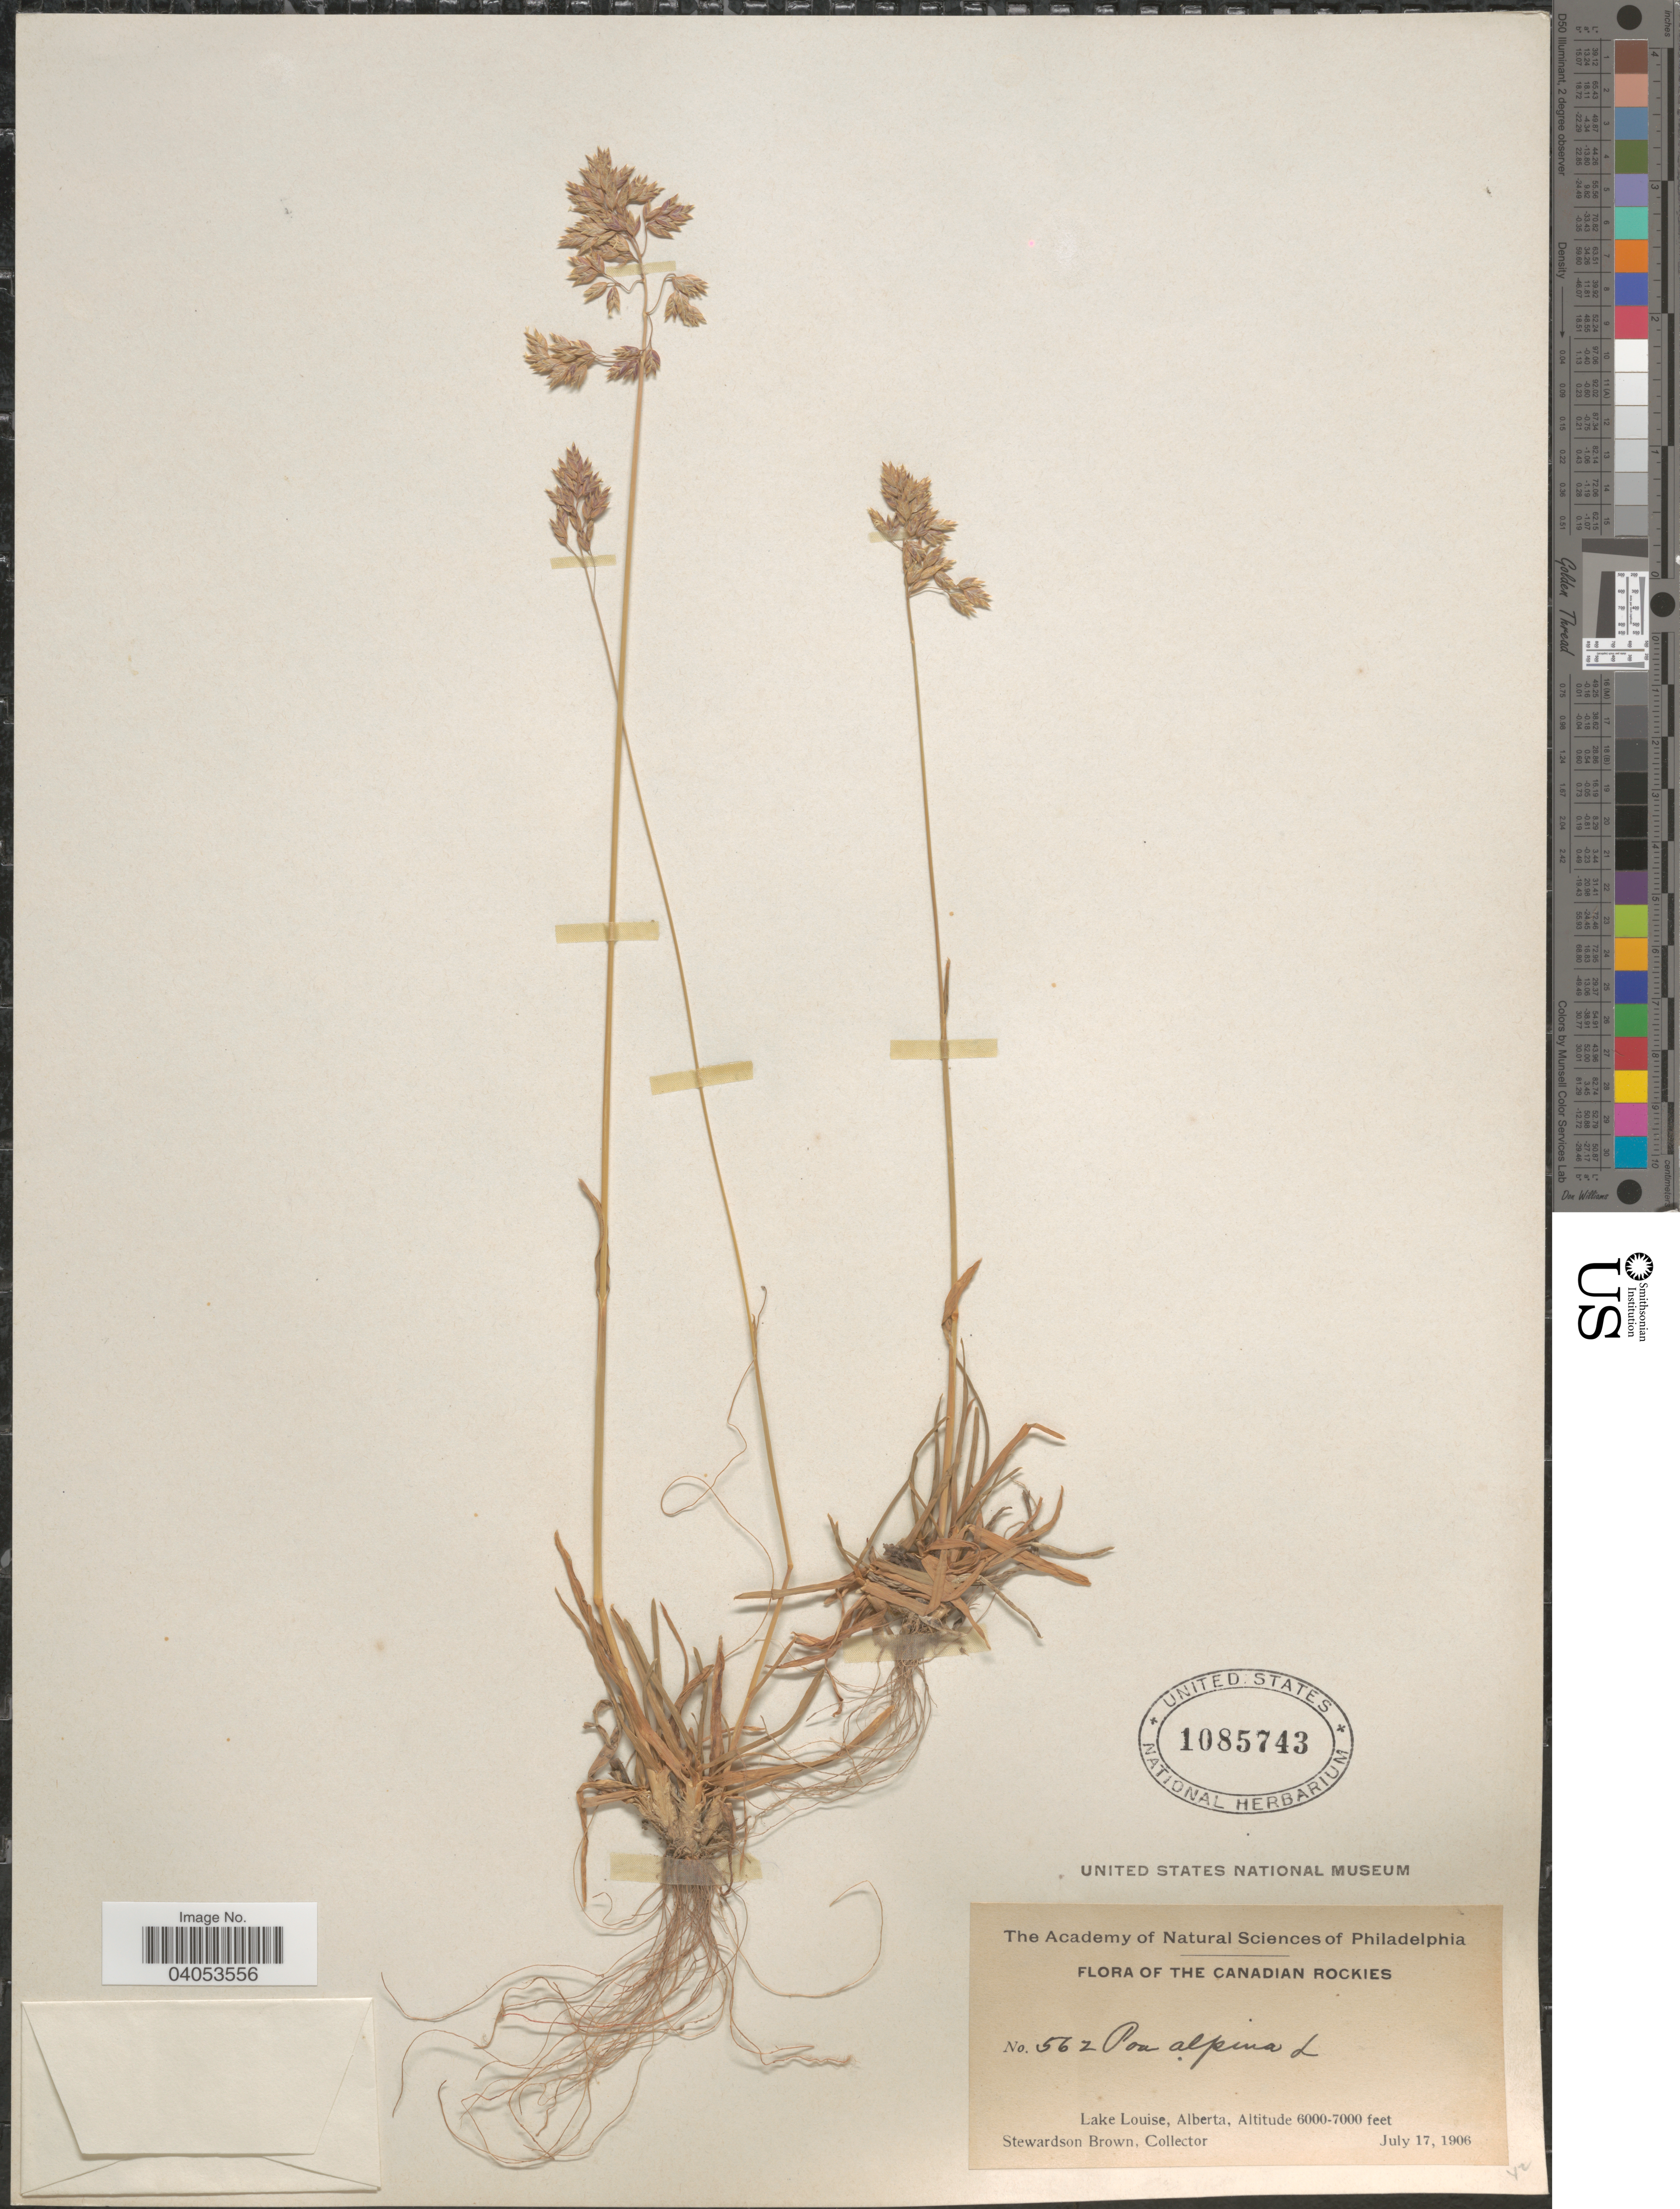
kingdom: Plantae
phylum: Tracheophyta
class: Liliopsida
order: Poales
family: Poaceae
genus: Poa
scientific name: Poa alpina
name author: L.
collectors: S. Brown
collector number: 562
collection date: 1906-07-17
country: Canada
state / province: Alberta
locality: The Canadian Rockies. Lake Louise.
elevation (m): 1829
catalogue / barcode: US 1085743